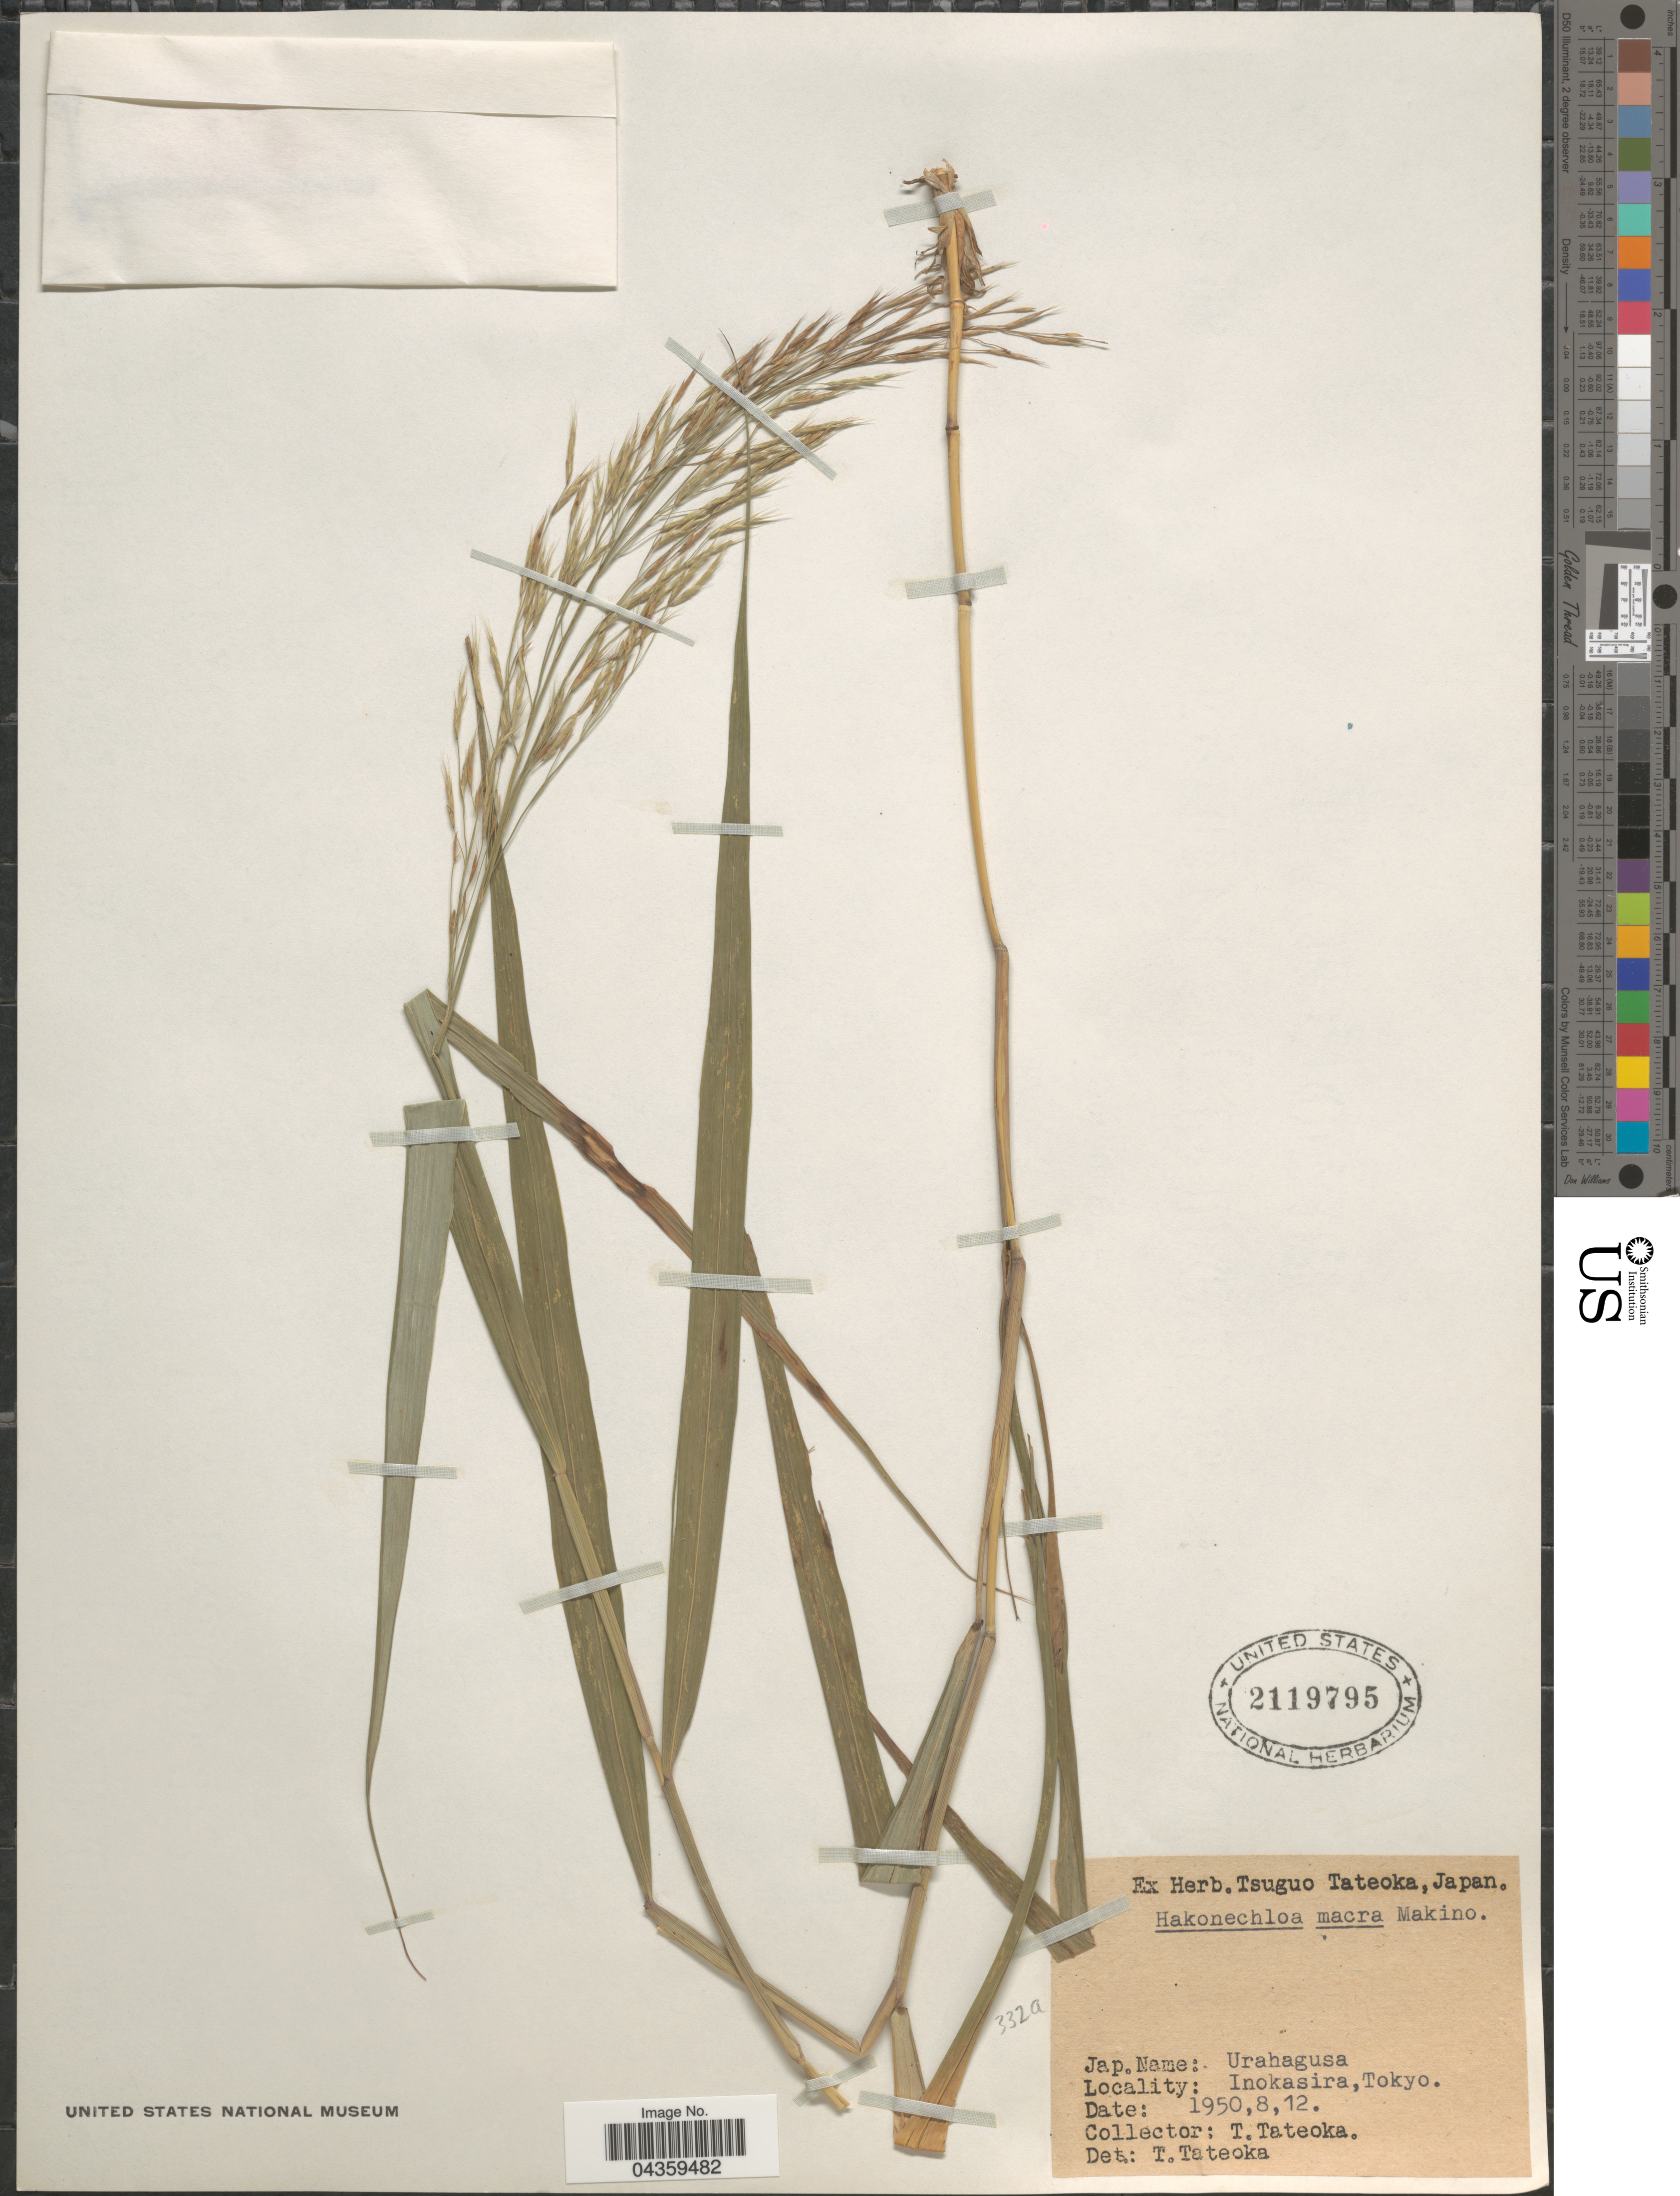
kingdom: Plantae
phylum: Tracheophyta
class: Liliopsida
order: Poales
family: Poaceae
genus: Hakonechloa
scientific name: Hakonechloa macra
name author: (Munro) Honda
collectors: T. Tateoka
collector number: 332a?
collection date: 1950-08-12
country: Japan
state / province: Tokyo, Federal City of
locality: Inokasira,Tokyo.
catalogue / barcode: US 2119795